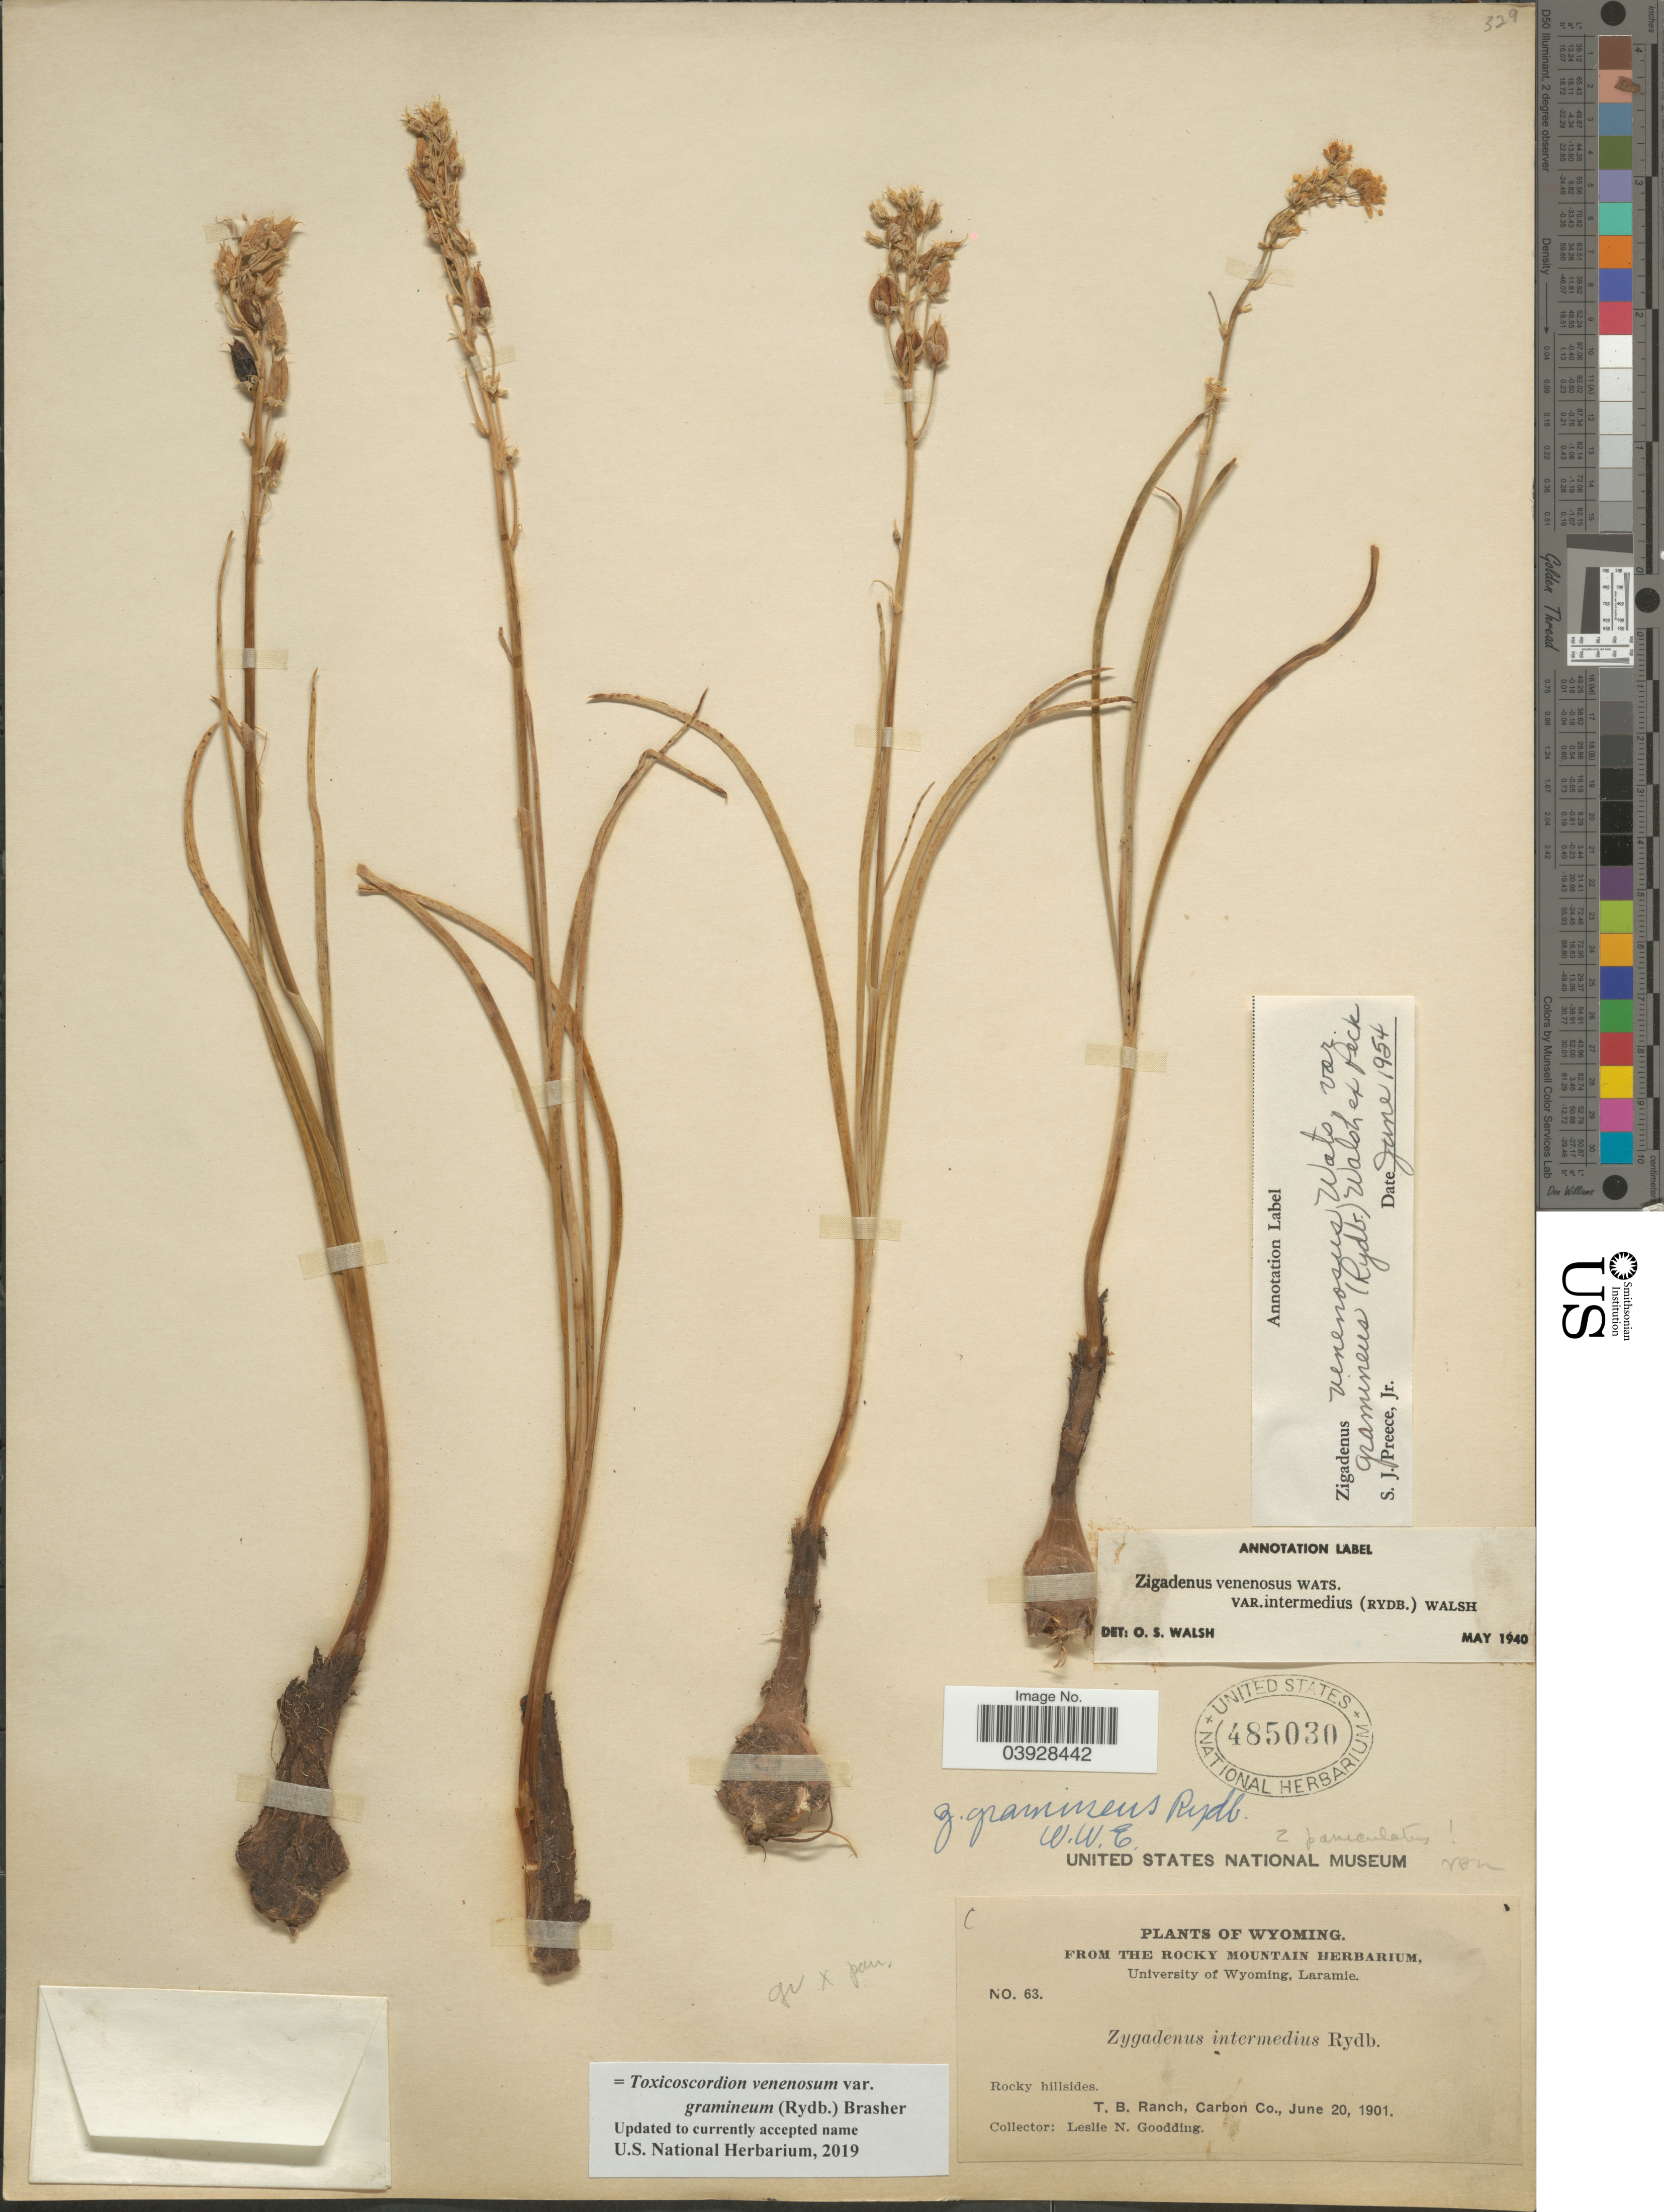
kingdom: Plantae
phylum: Tracheophyta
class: Liliopsida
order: Liliales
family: Melanthiaceae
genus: Toxicoscordion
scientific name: Toxicoscordion venenosum var. gramineum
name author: (Rydb.) Brasher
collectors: L. N. Goodding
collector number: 63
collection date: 1901-06-20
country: United States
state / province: Wyoming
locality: T. B. Ranch, Carbon Co.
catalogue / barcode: US 485030